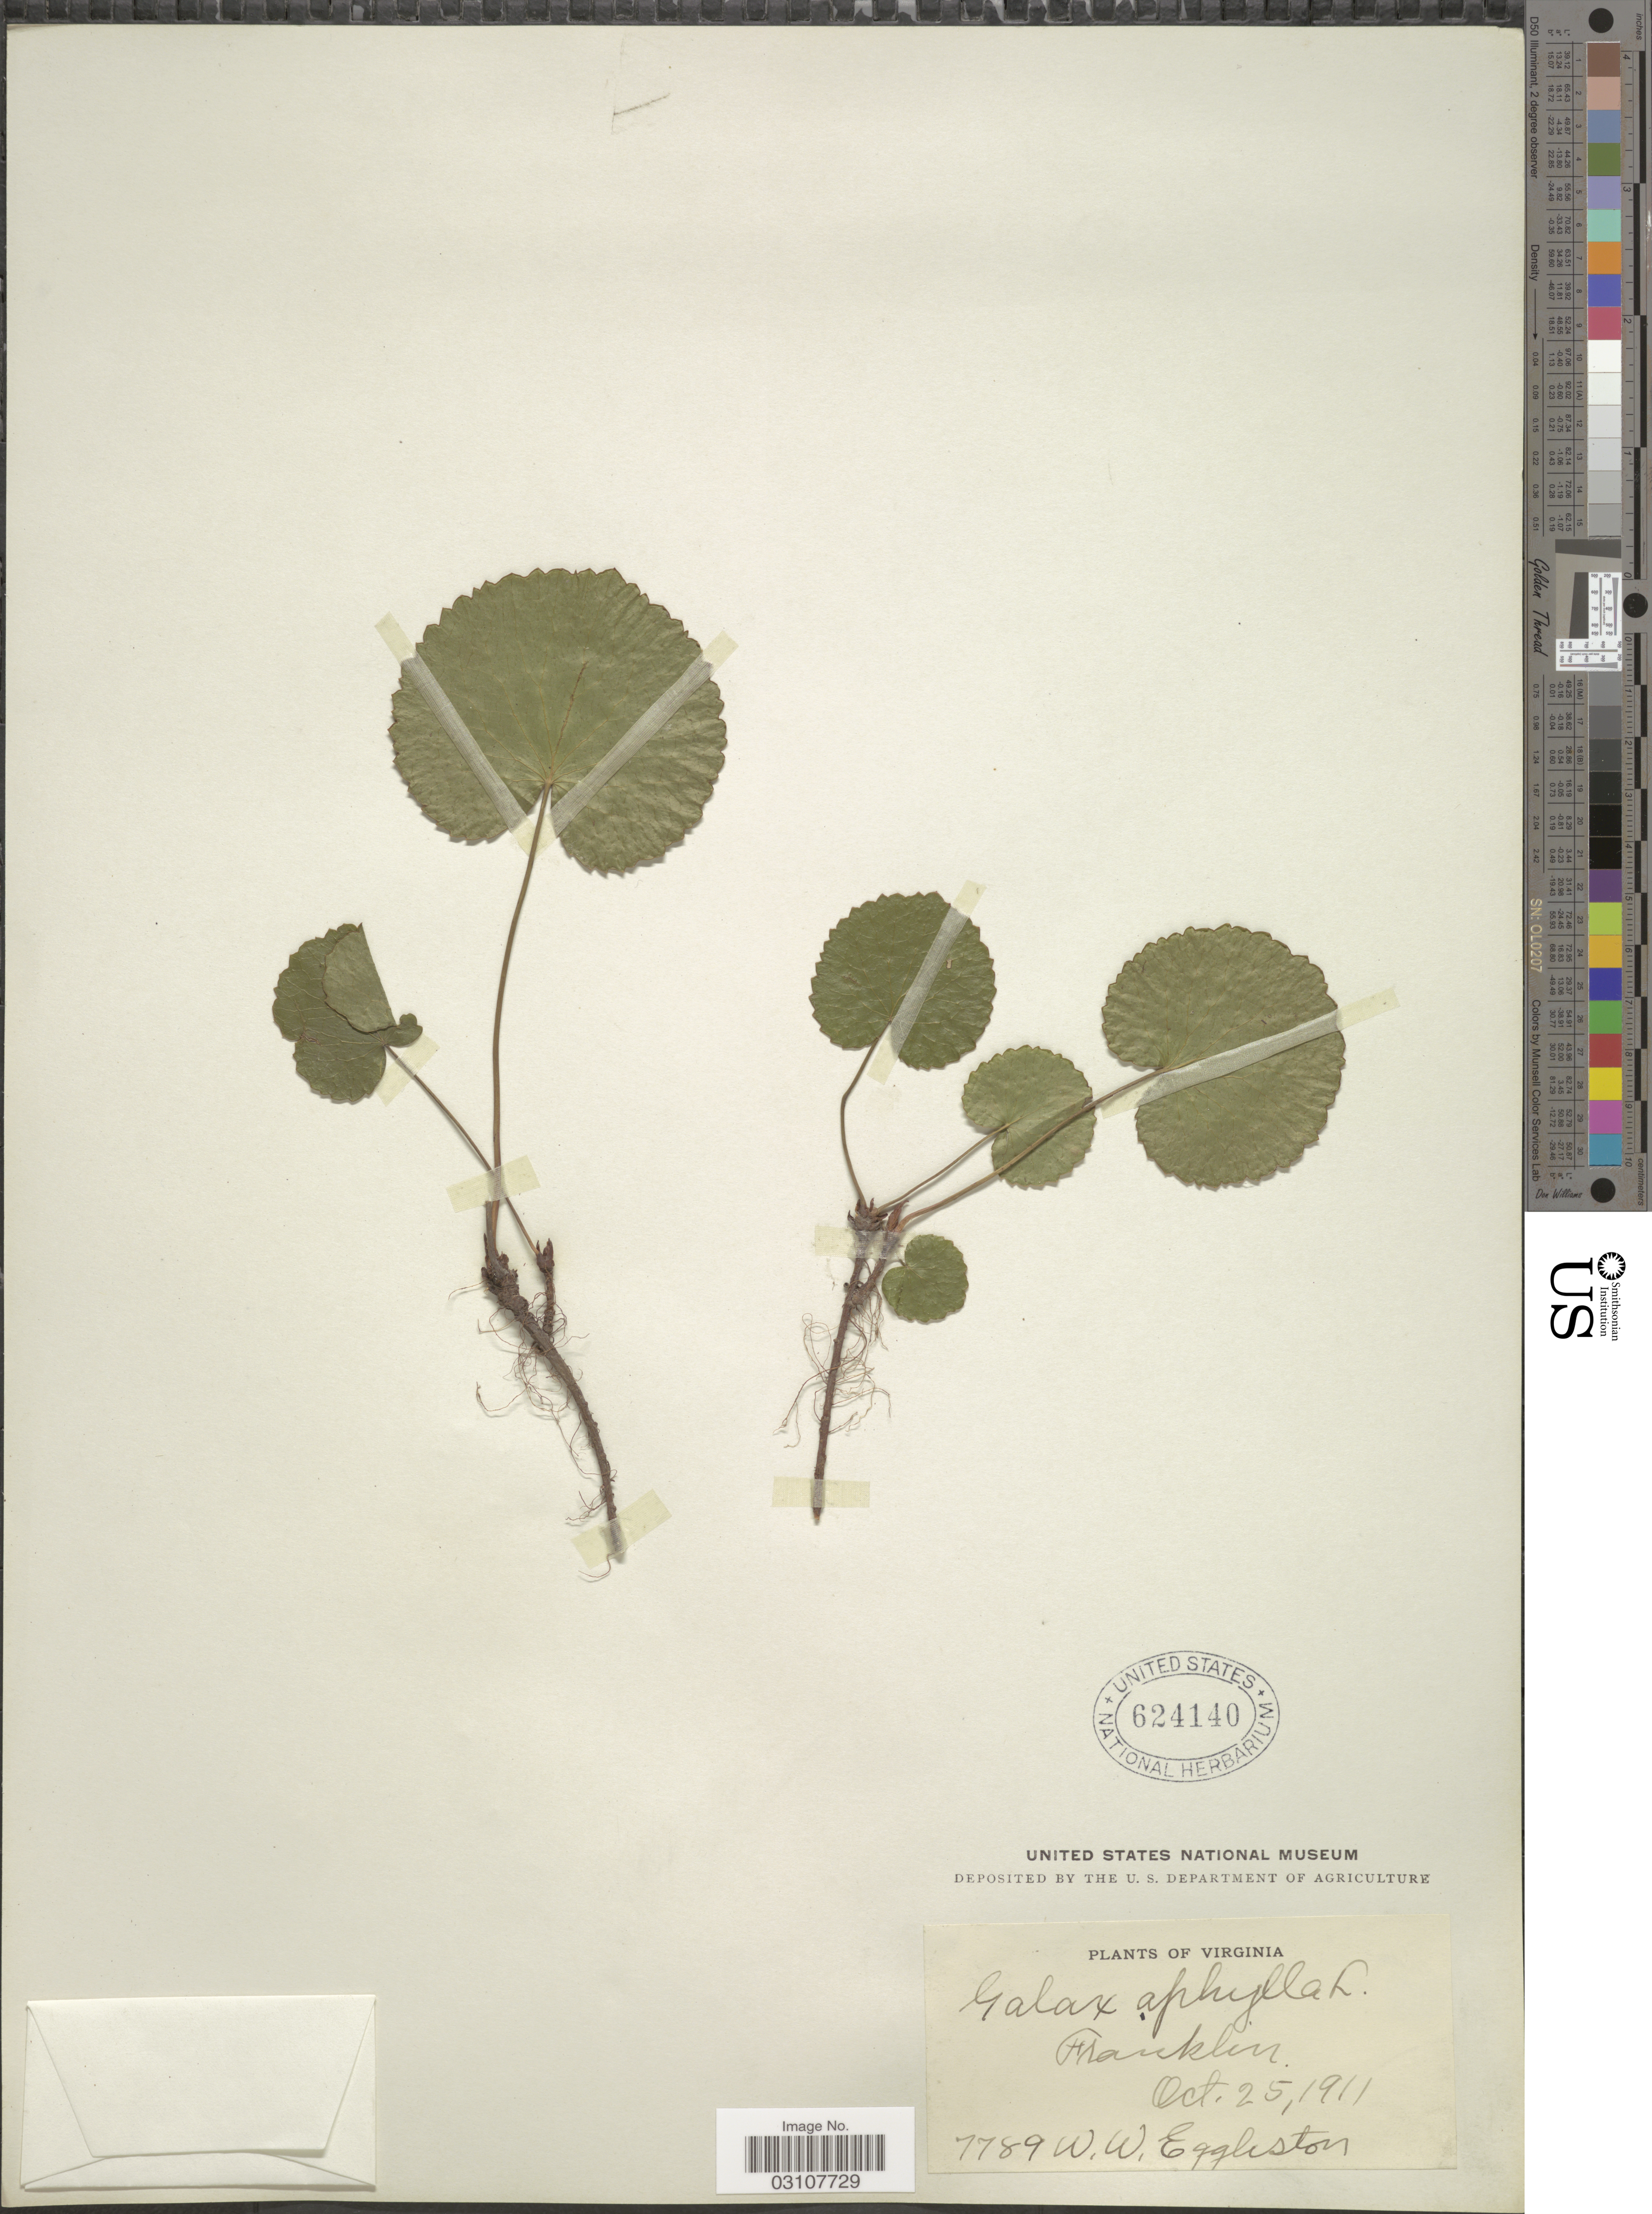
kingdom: Plantae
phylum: Tracheophyta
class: Magnoliopsida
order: Ericales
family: Diapensiaceae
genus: Galax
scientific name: Galax urceolata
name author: (Poir.) Brummitt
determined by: Gaynor, Michelle L., (FLAS), University of Florida (UNITED STATES)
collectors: W. W. Eggleston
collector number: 7789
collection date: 1911-10-25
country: United States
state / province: Virginia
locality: Franklin.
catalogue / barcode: US 624140